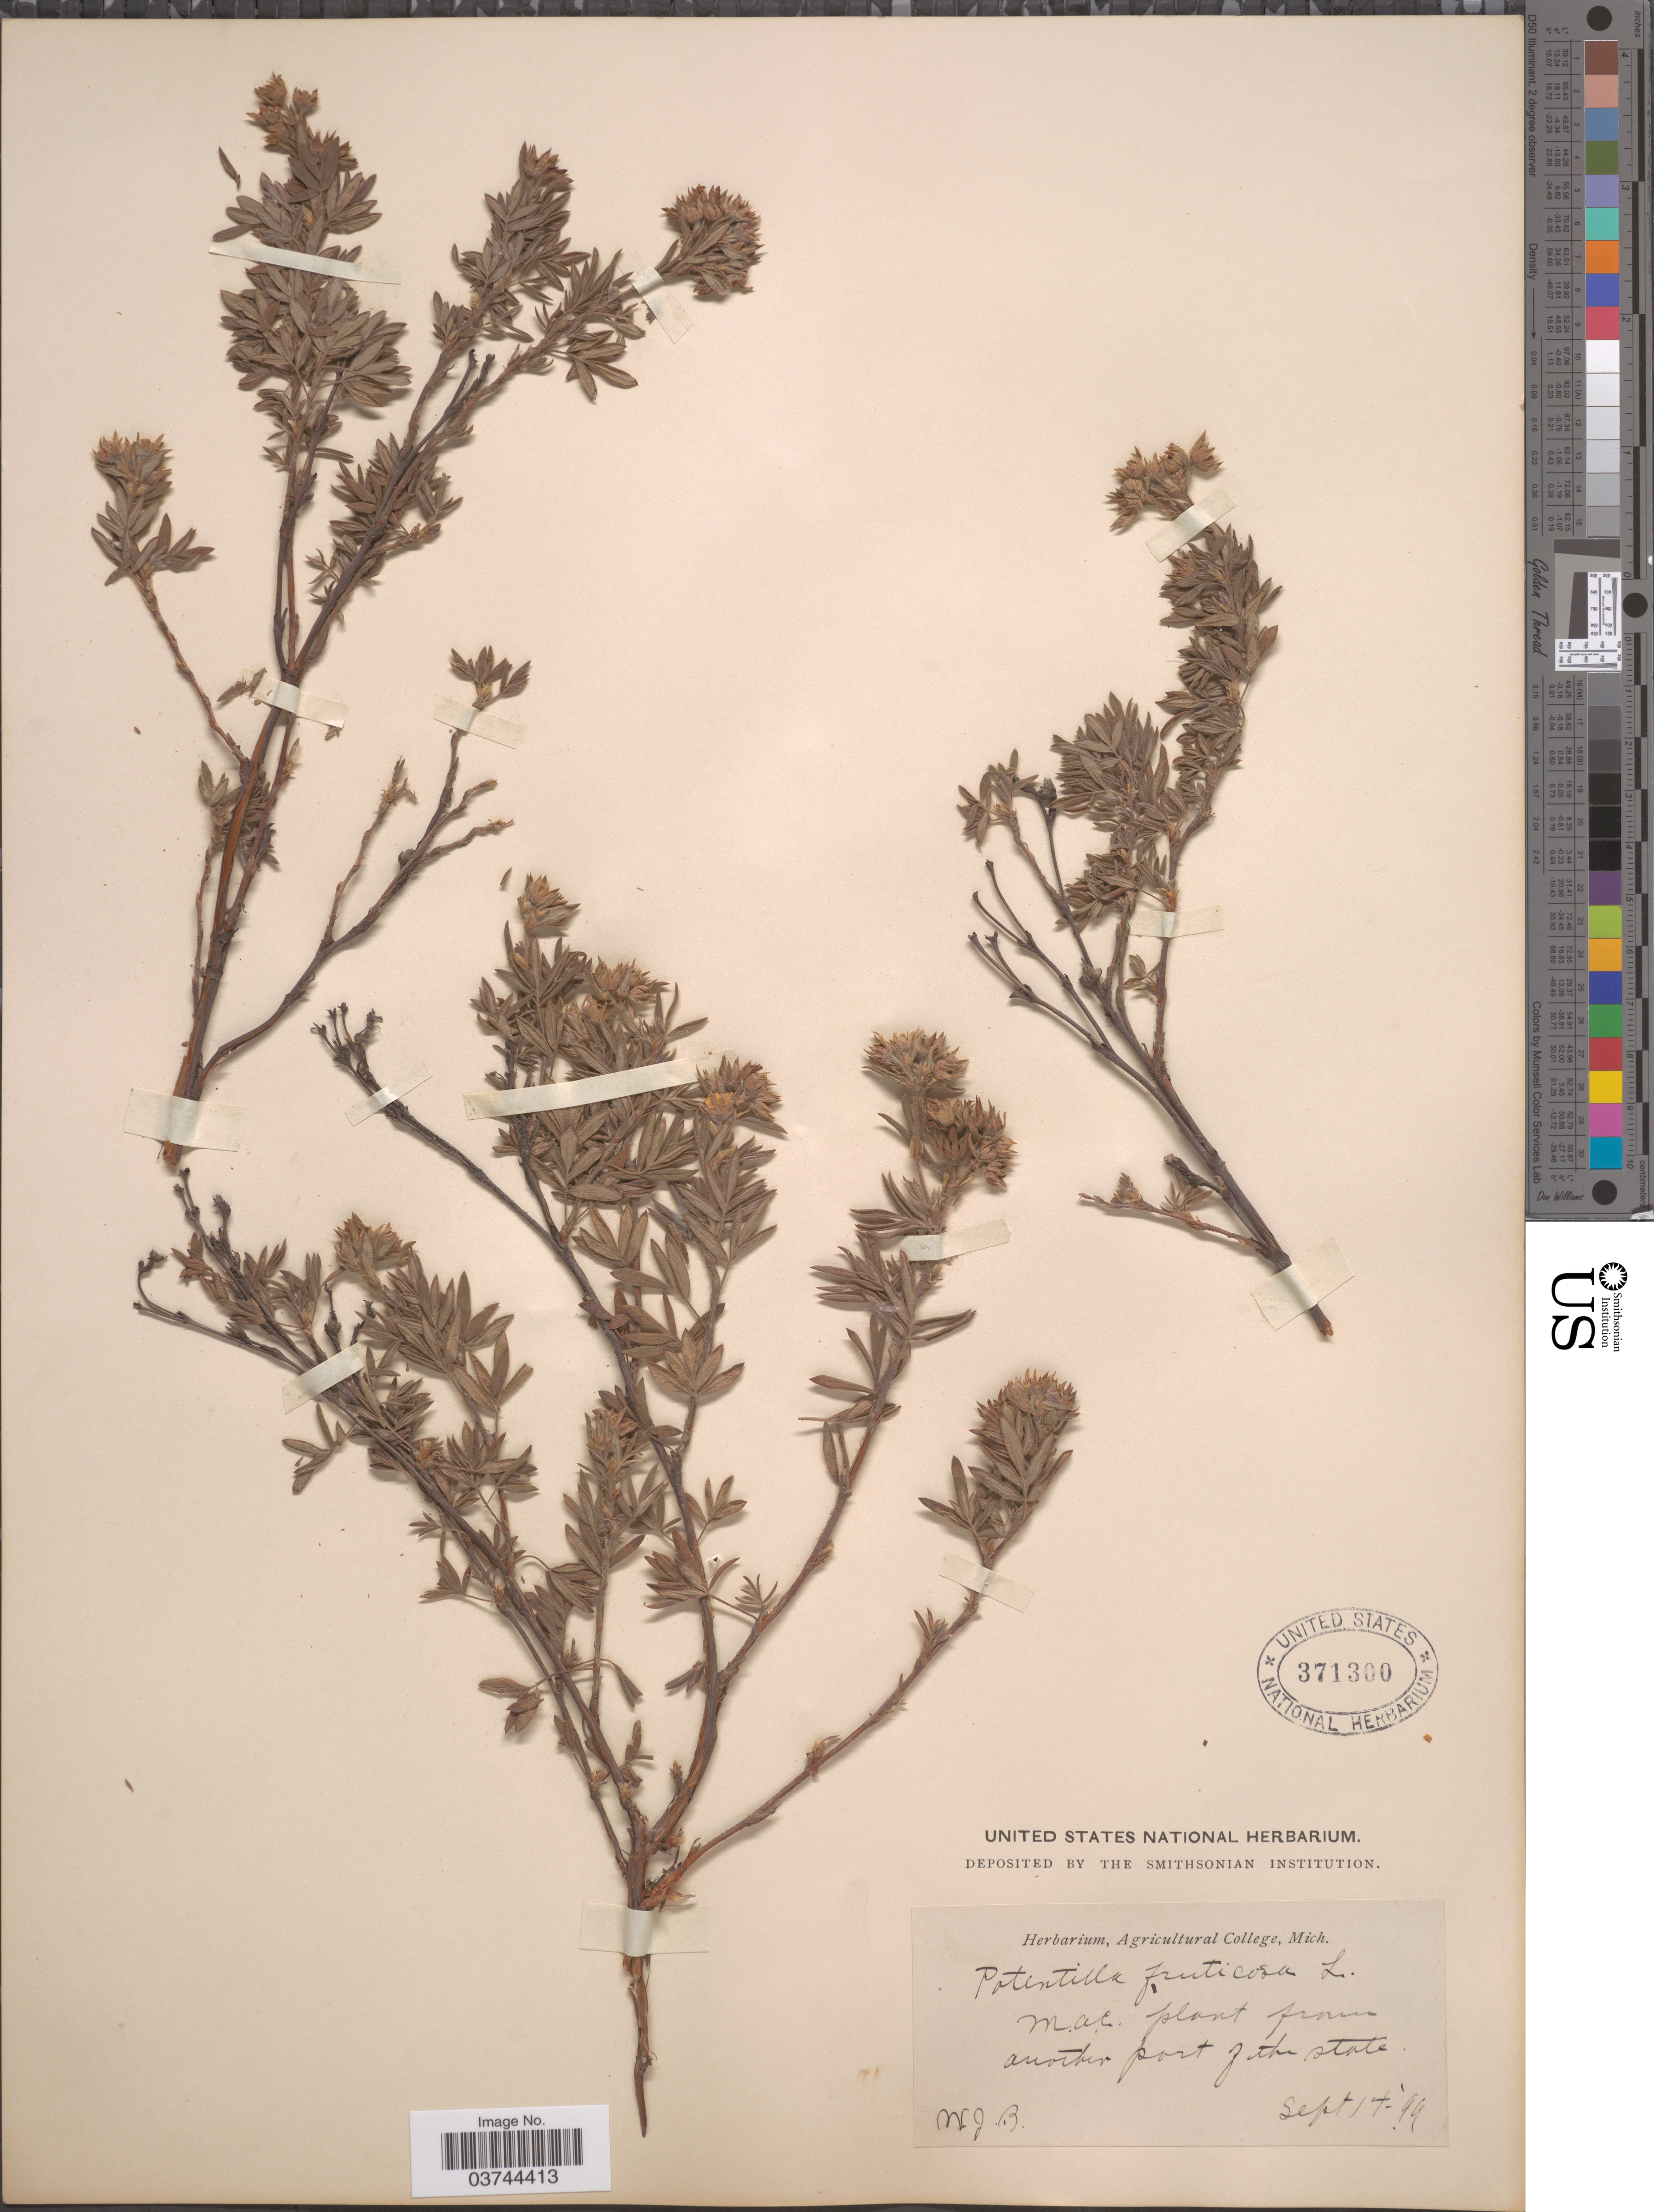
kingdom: Plantae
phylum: Tracheophyta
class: Magnoliopsida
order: Rosales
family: Rosaceae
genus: Dasiphora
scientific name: Dasiphora fruticosa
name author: (L.) Rydb.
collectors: W.J.B.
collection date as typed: Transcribed d/m/y: 14/9/99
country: United States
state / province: Michigan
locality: M.A.C. plant from another part of the state. [unsure placement]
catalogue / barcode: US 371300